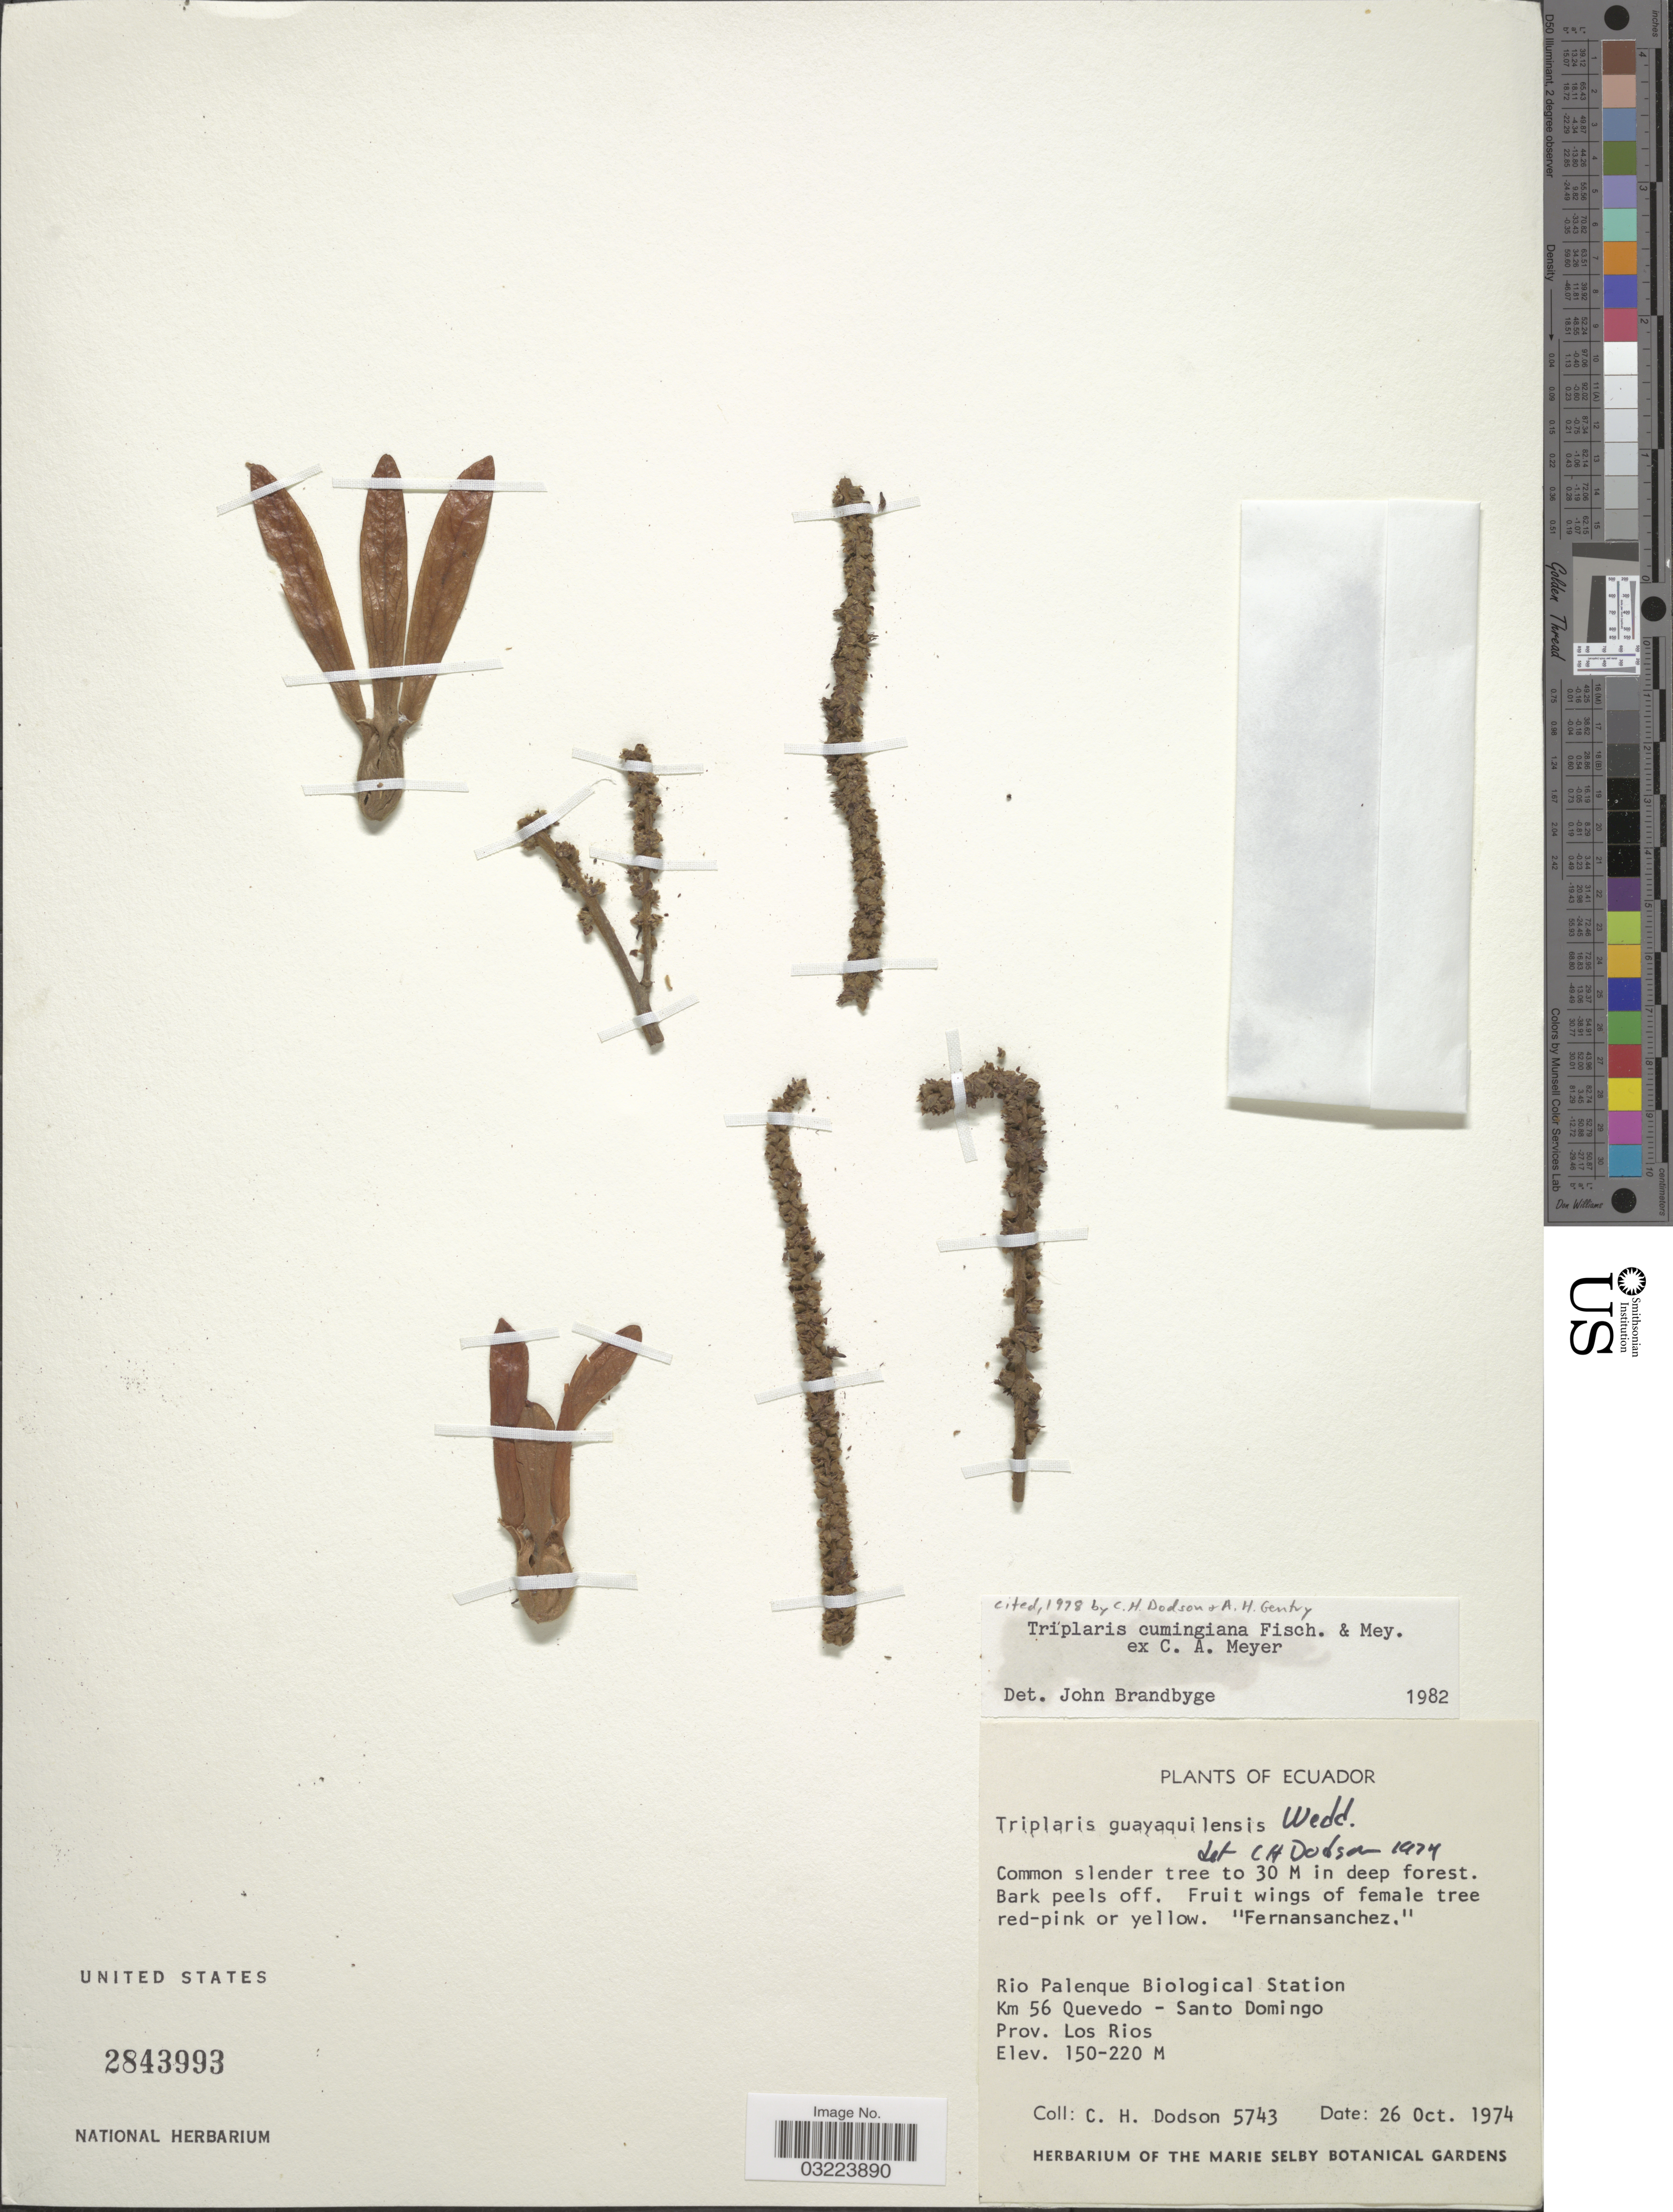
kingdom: Plantae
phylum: Tracheophyta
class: Magnoliopsida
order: Caryophyllales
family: Polygonaceae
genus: Triplaris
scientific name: Triplaris cumingiana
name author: Fisch. & C.A. Mey. ex C.A. Mey.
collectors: C. H. Dodson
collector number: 5743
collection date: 1974-10-26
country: Ecuador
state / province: Los Ríos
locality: Rio Palenque Biological Station. Km 56 Quevedo - Santo Domingo.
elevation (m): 150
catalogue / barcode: US 2843993